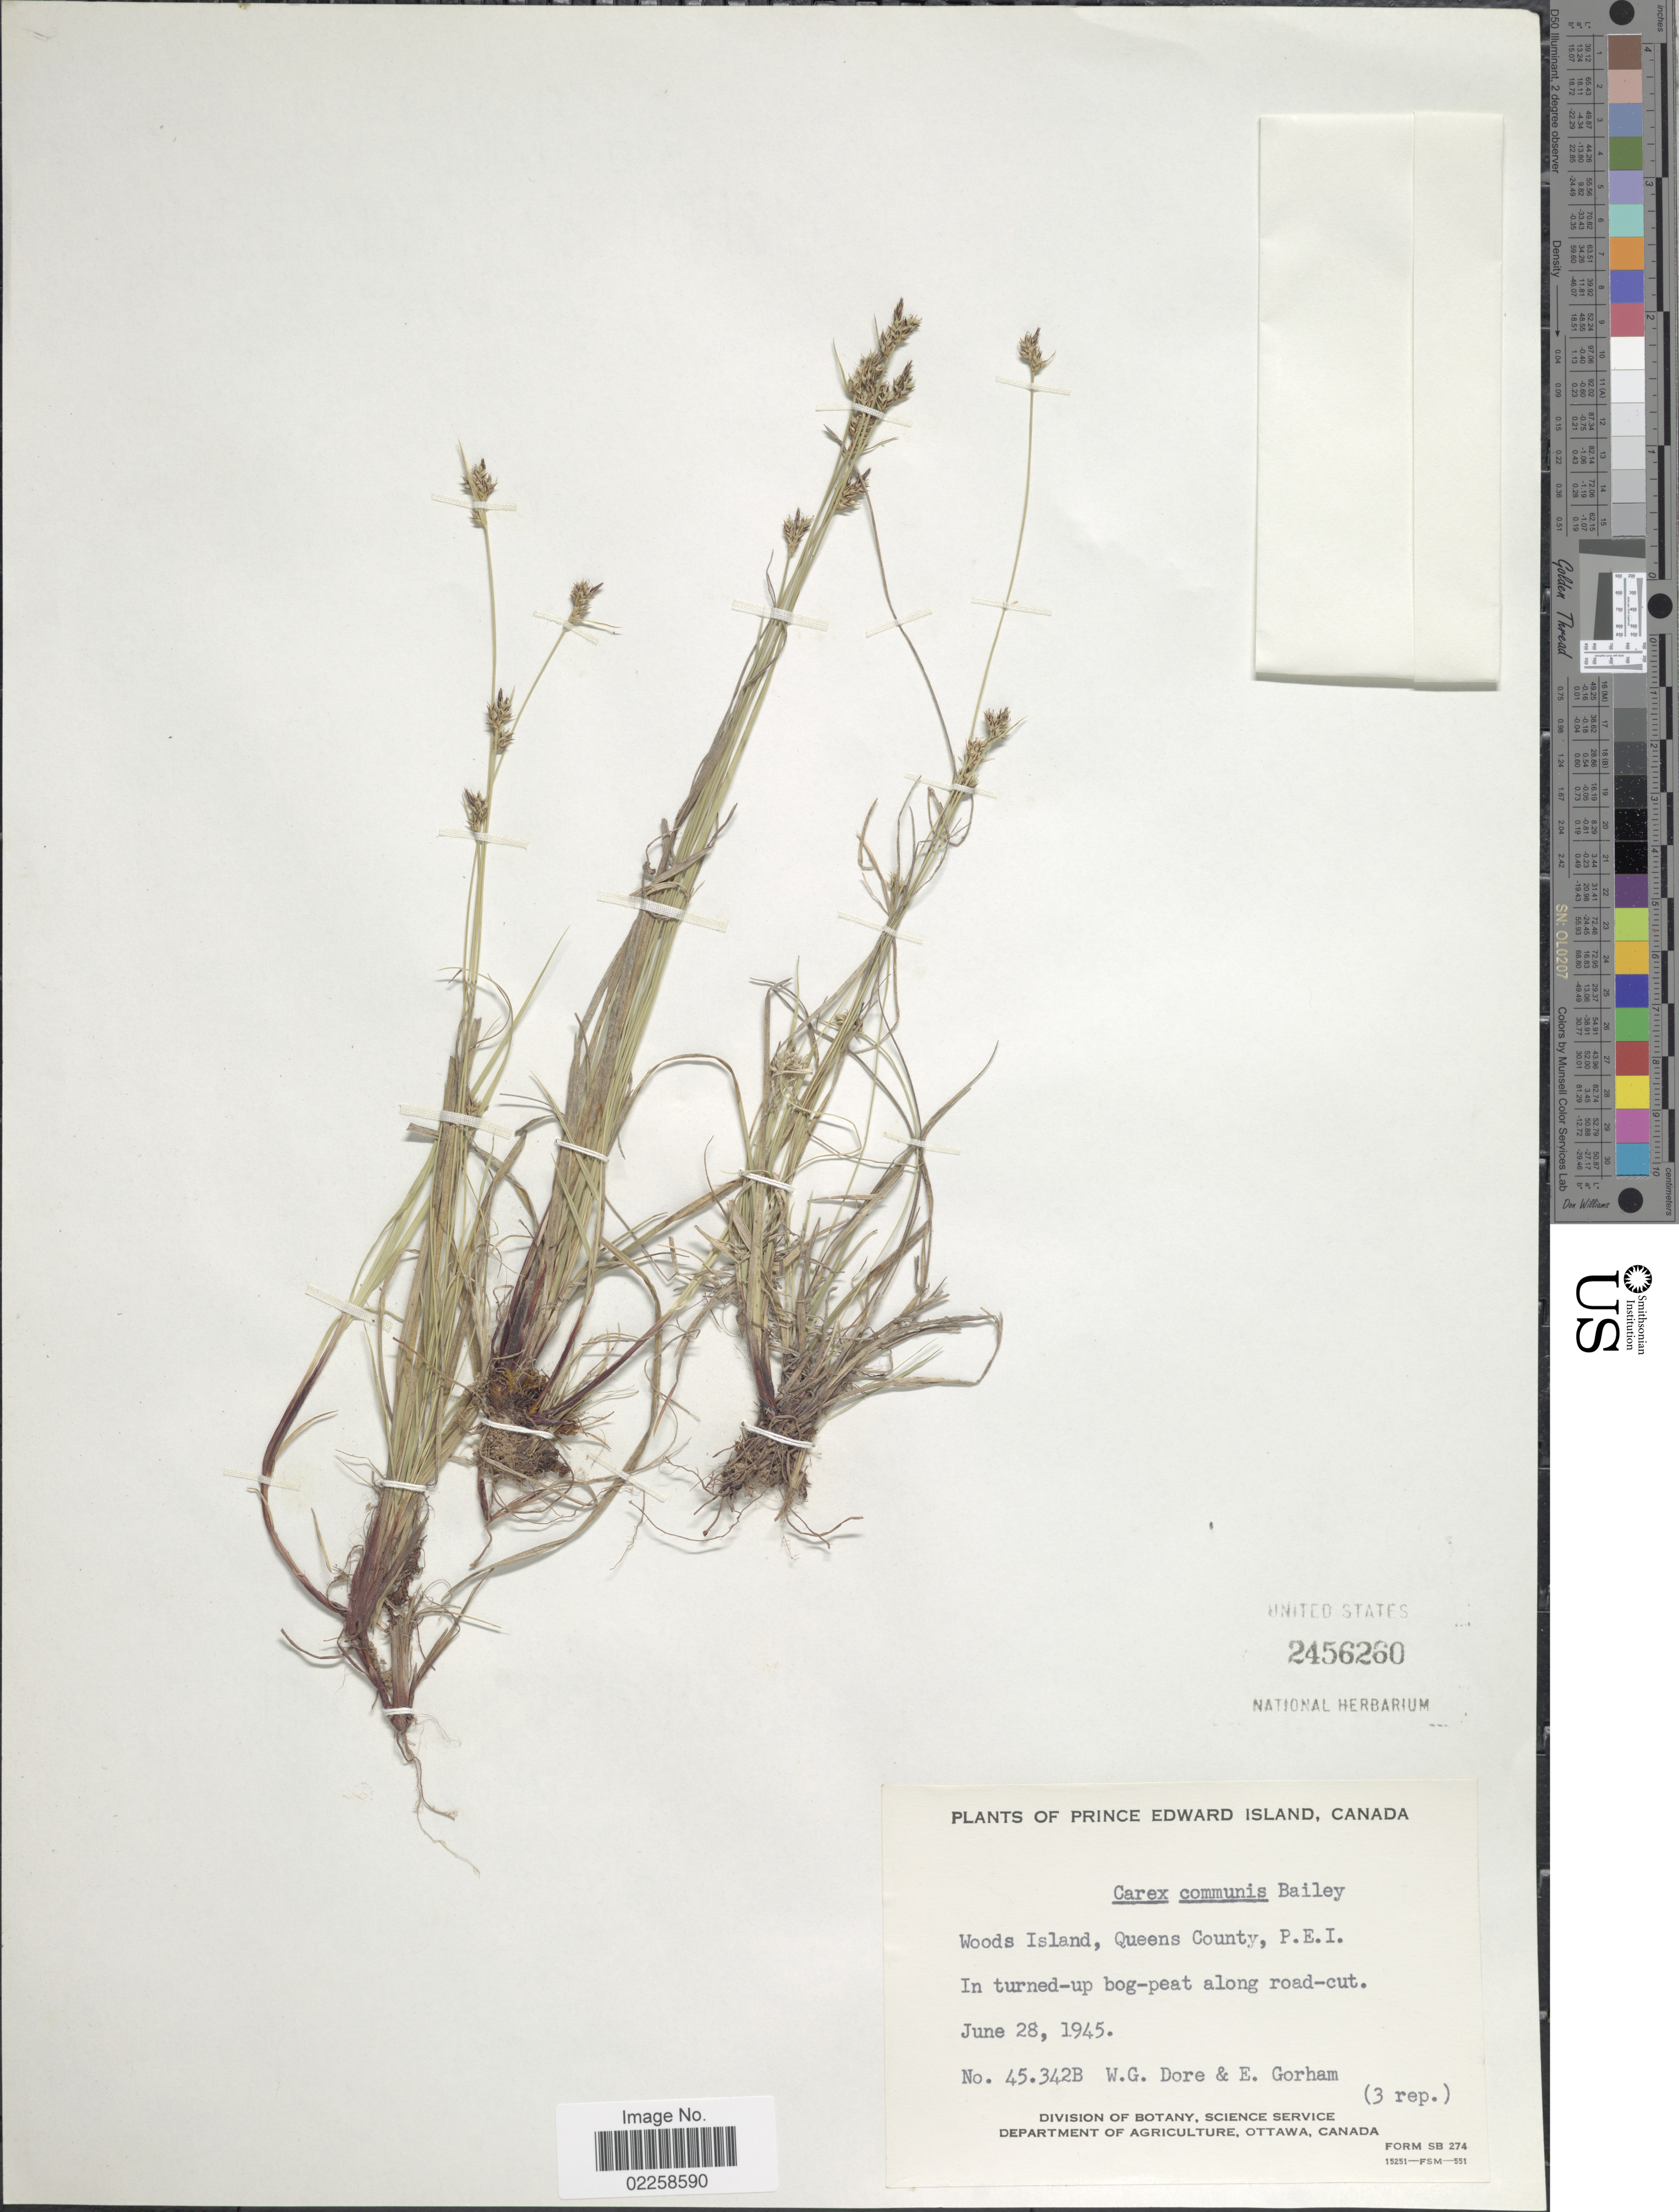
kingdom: Plantae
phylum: Tracheophyta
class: Liliopsida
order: Poales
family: Cyperaceae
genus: Carex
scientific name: Carex communis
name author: L.H. Bailey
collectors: W. Dore & E. Gorham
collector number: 45342B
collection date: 1945-06-28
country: Canada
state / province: Prince Edward Island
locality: Woods Island, Queens County, P.E.I.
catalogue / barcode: US 2456260